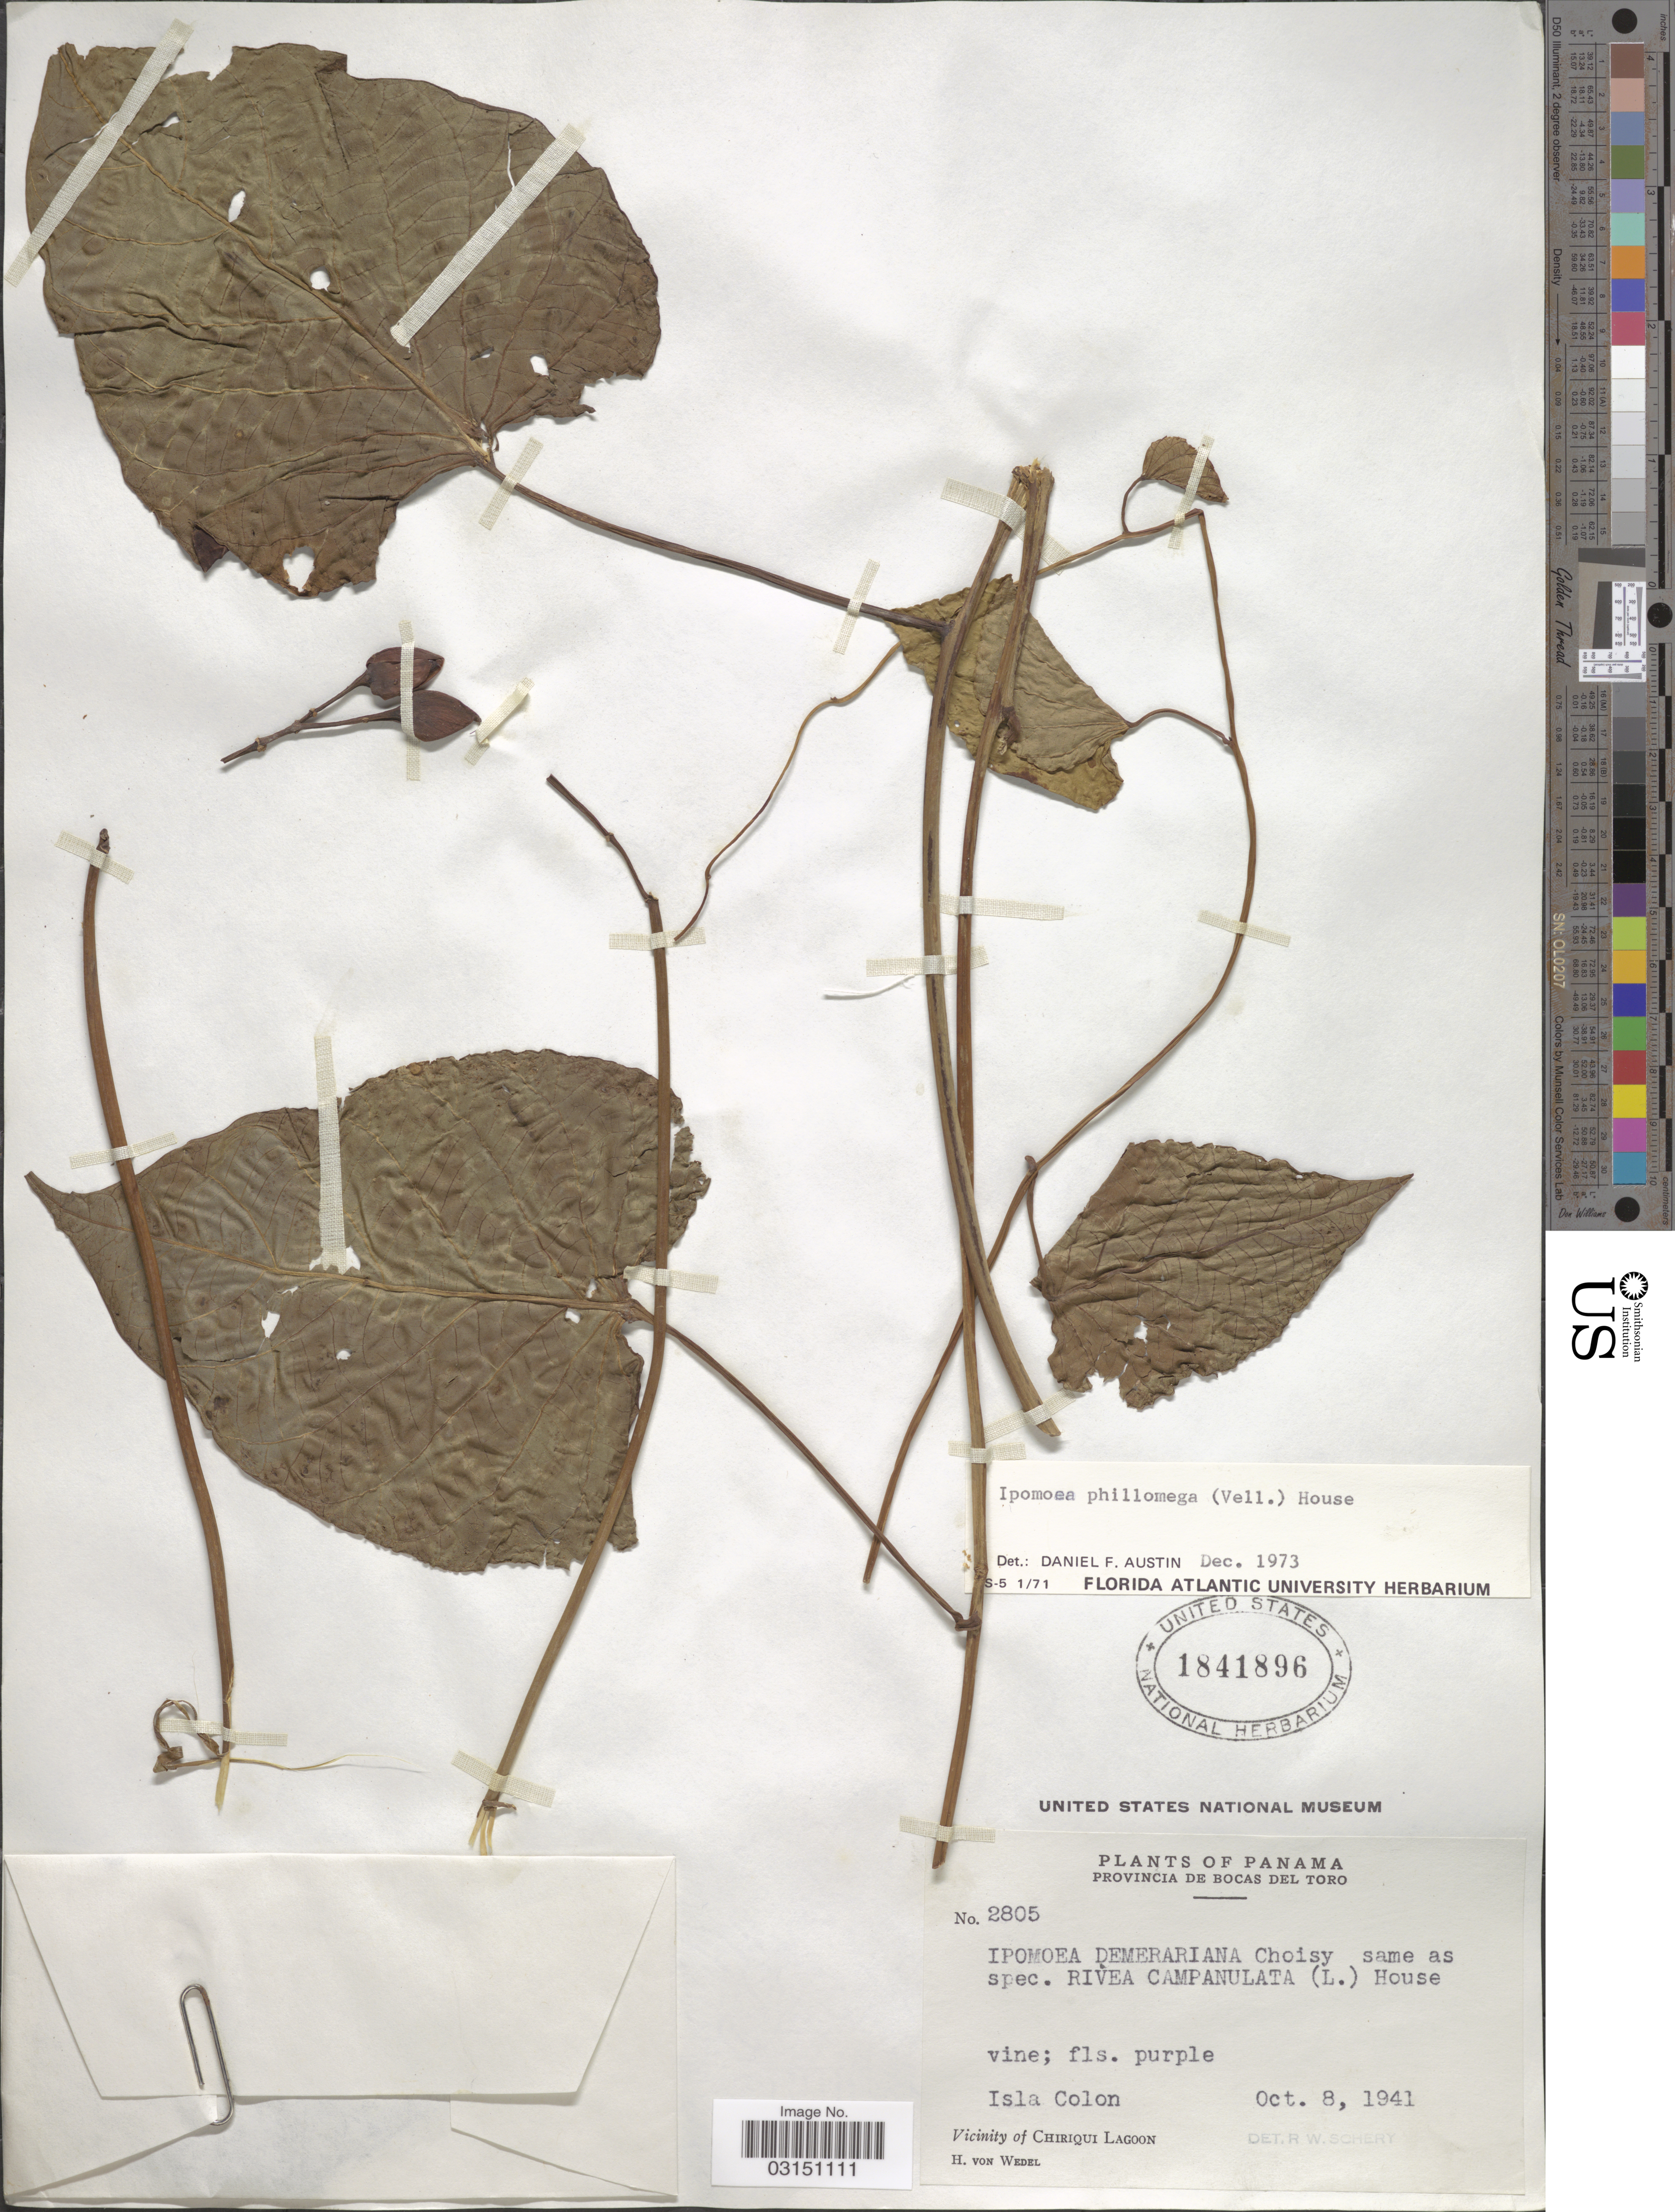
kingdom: Plantae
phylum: Tracheophyta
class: Magnoliopsida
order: Solanales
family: Convolvulaceae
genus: Ipomoea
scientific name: Ipomoea philomega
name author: (Vell.) House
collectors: H. von Wedel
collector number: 2805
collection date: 1941-10-08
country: Panama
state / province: Bocas del Toro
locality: Isla Colon, Vicinity of Chiriqui Lagoon.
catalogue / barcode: US 1841896